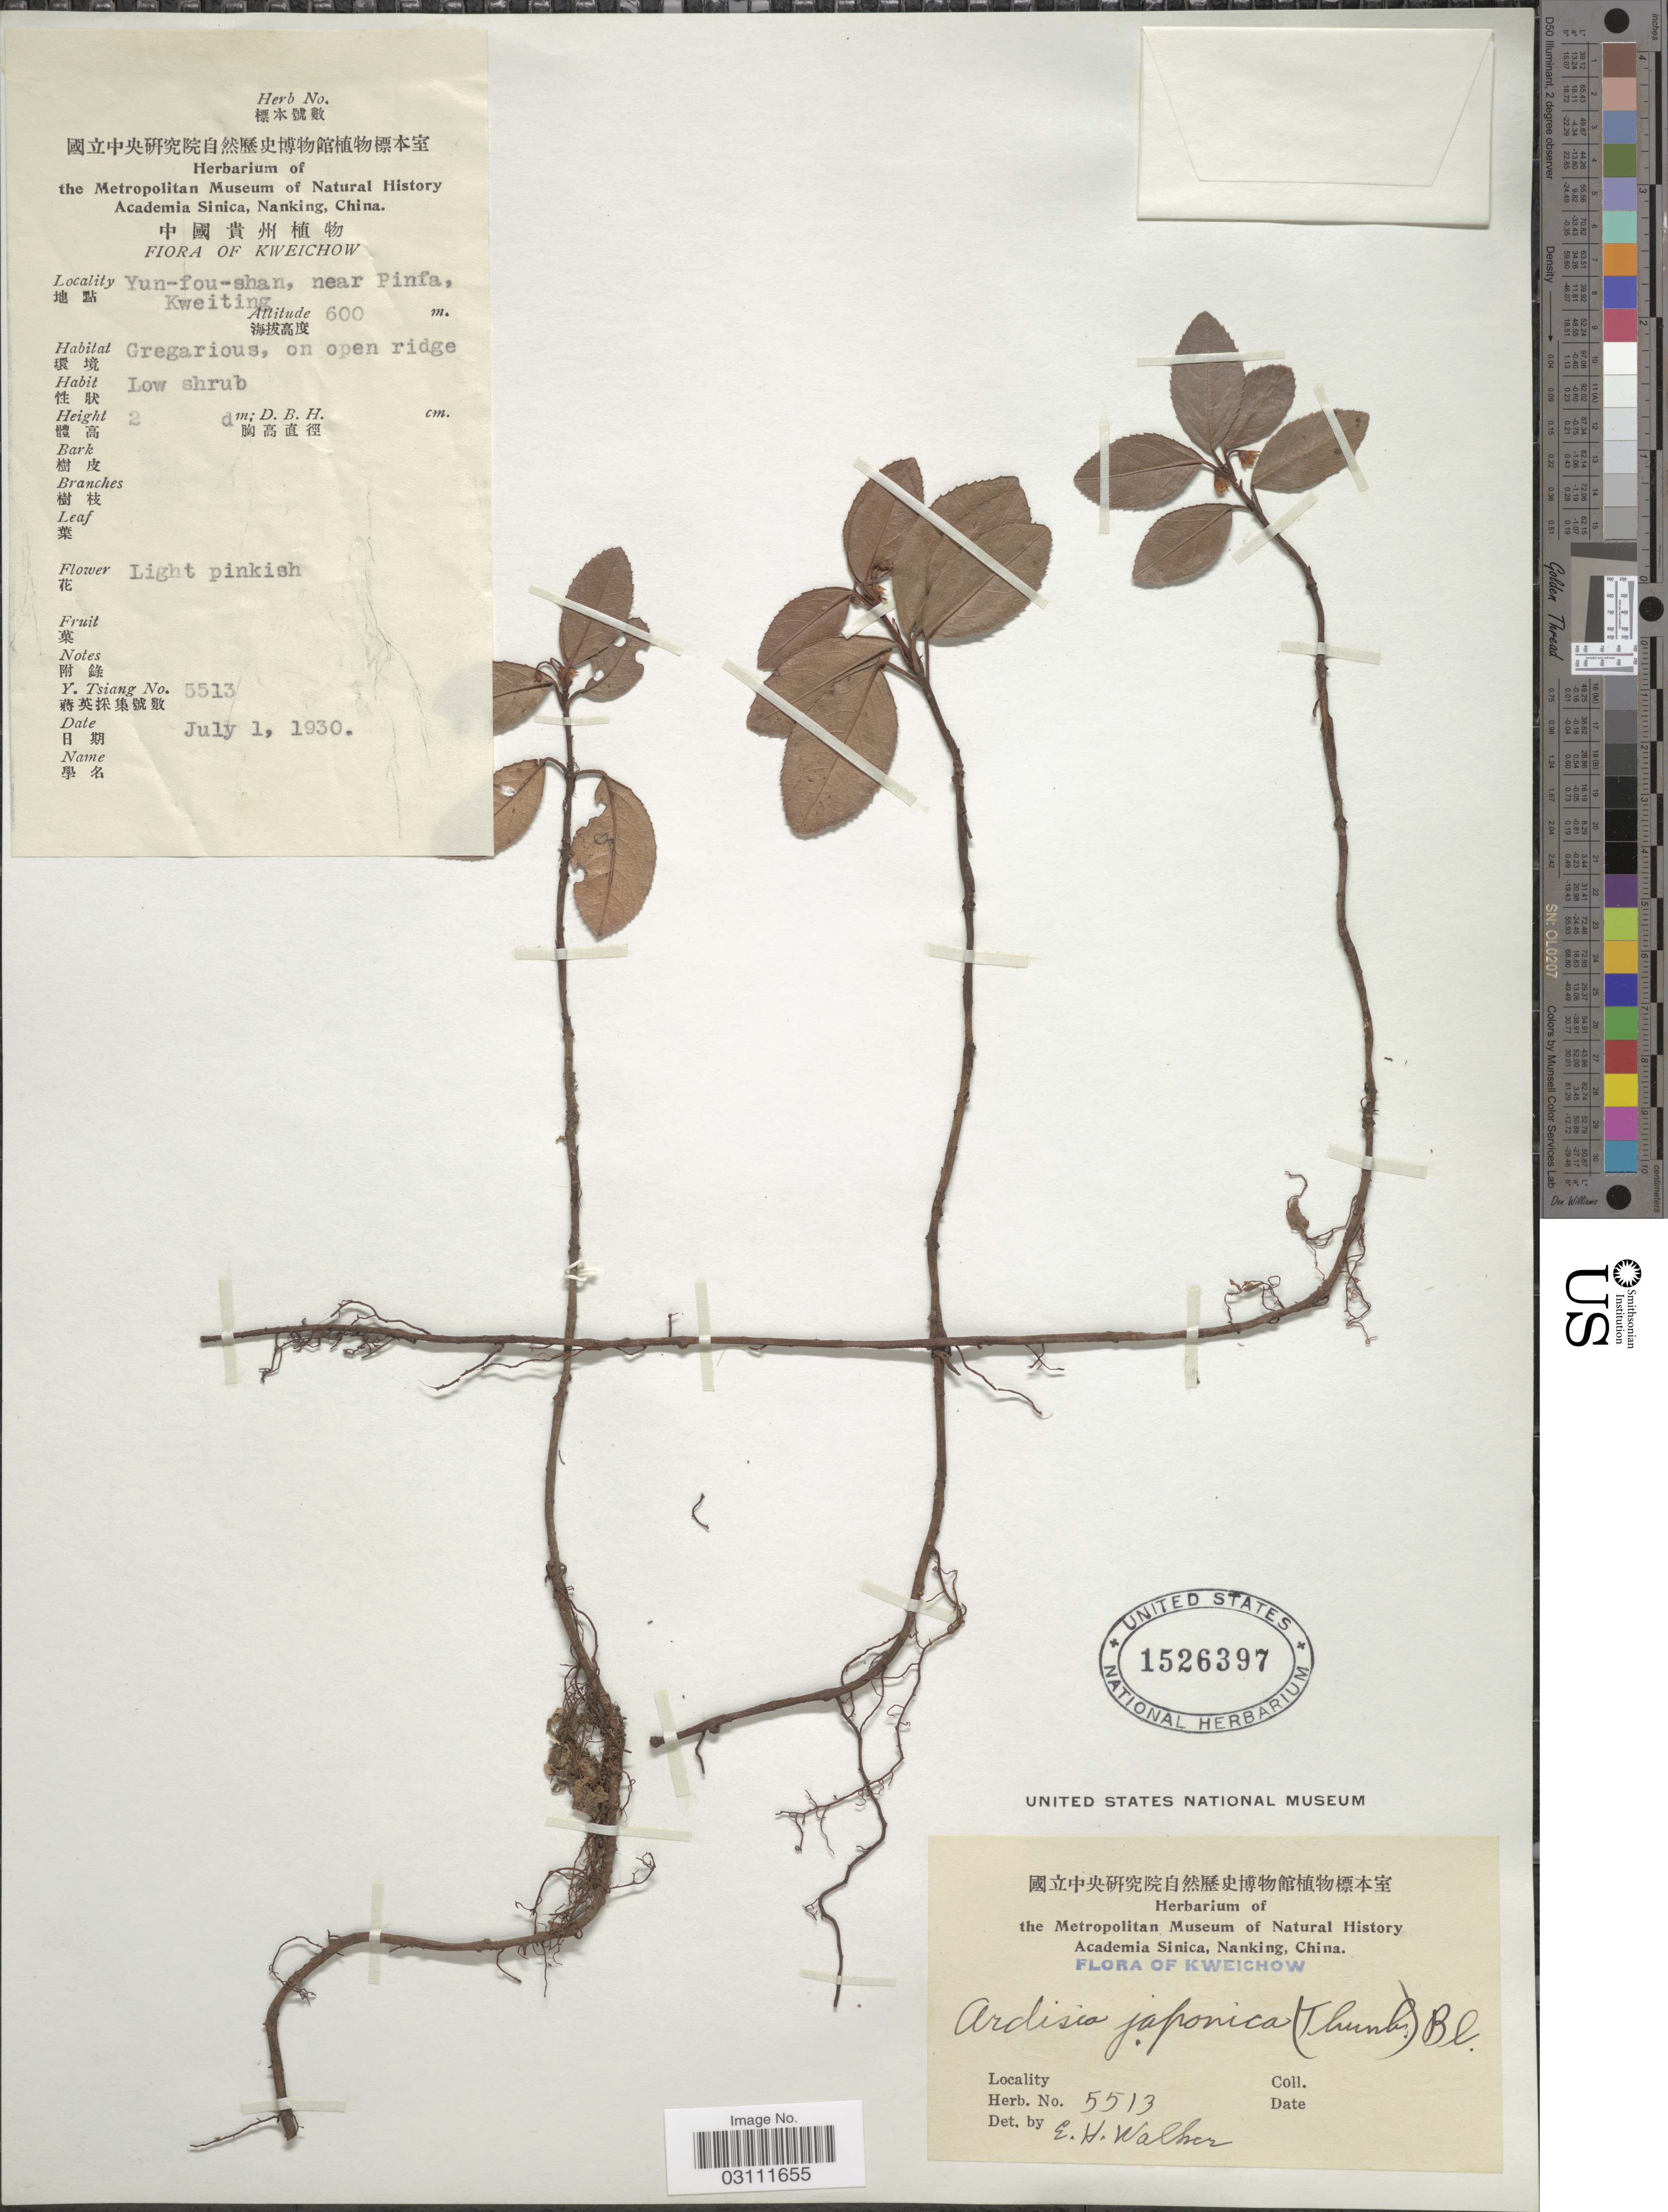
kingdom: Plantae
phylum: Tracheophyta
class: Magnoliopsida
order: Ericales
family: Primulaceae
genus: Ardisia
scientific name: Ardisia japonica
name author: (Thunb.) Blume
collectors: Y. Tsiang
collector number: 5513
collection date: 1930-07-01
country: China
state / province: Guizhou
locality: Kweichow, Yun-fou-shan, near Pinfa, Kweiting.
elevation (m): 600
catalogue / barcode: US 1526397